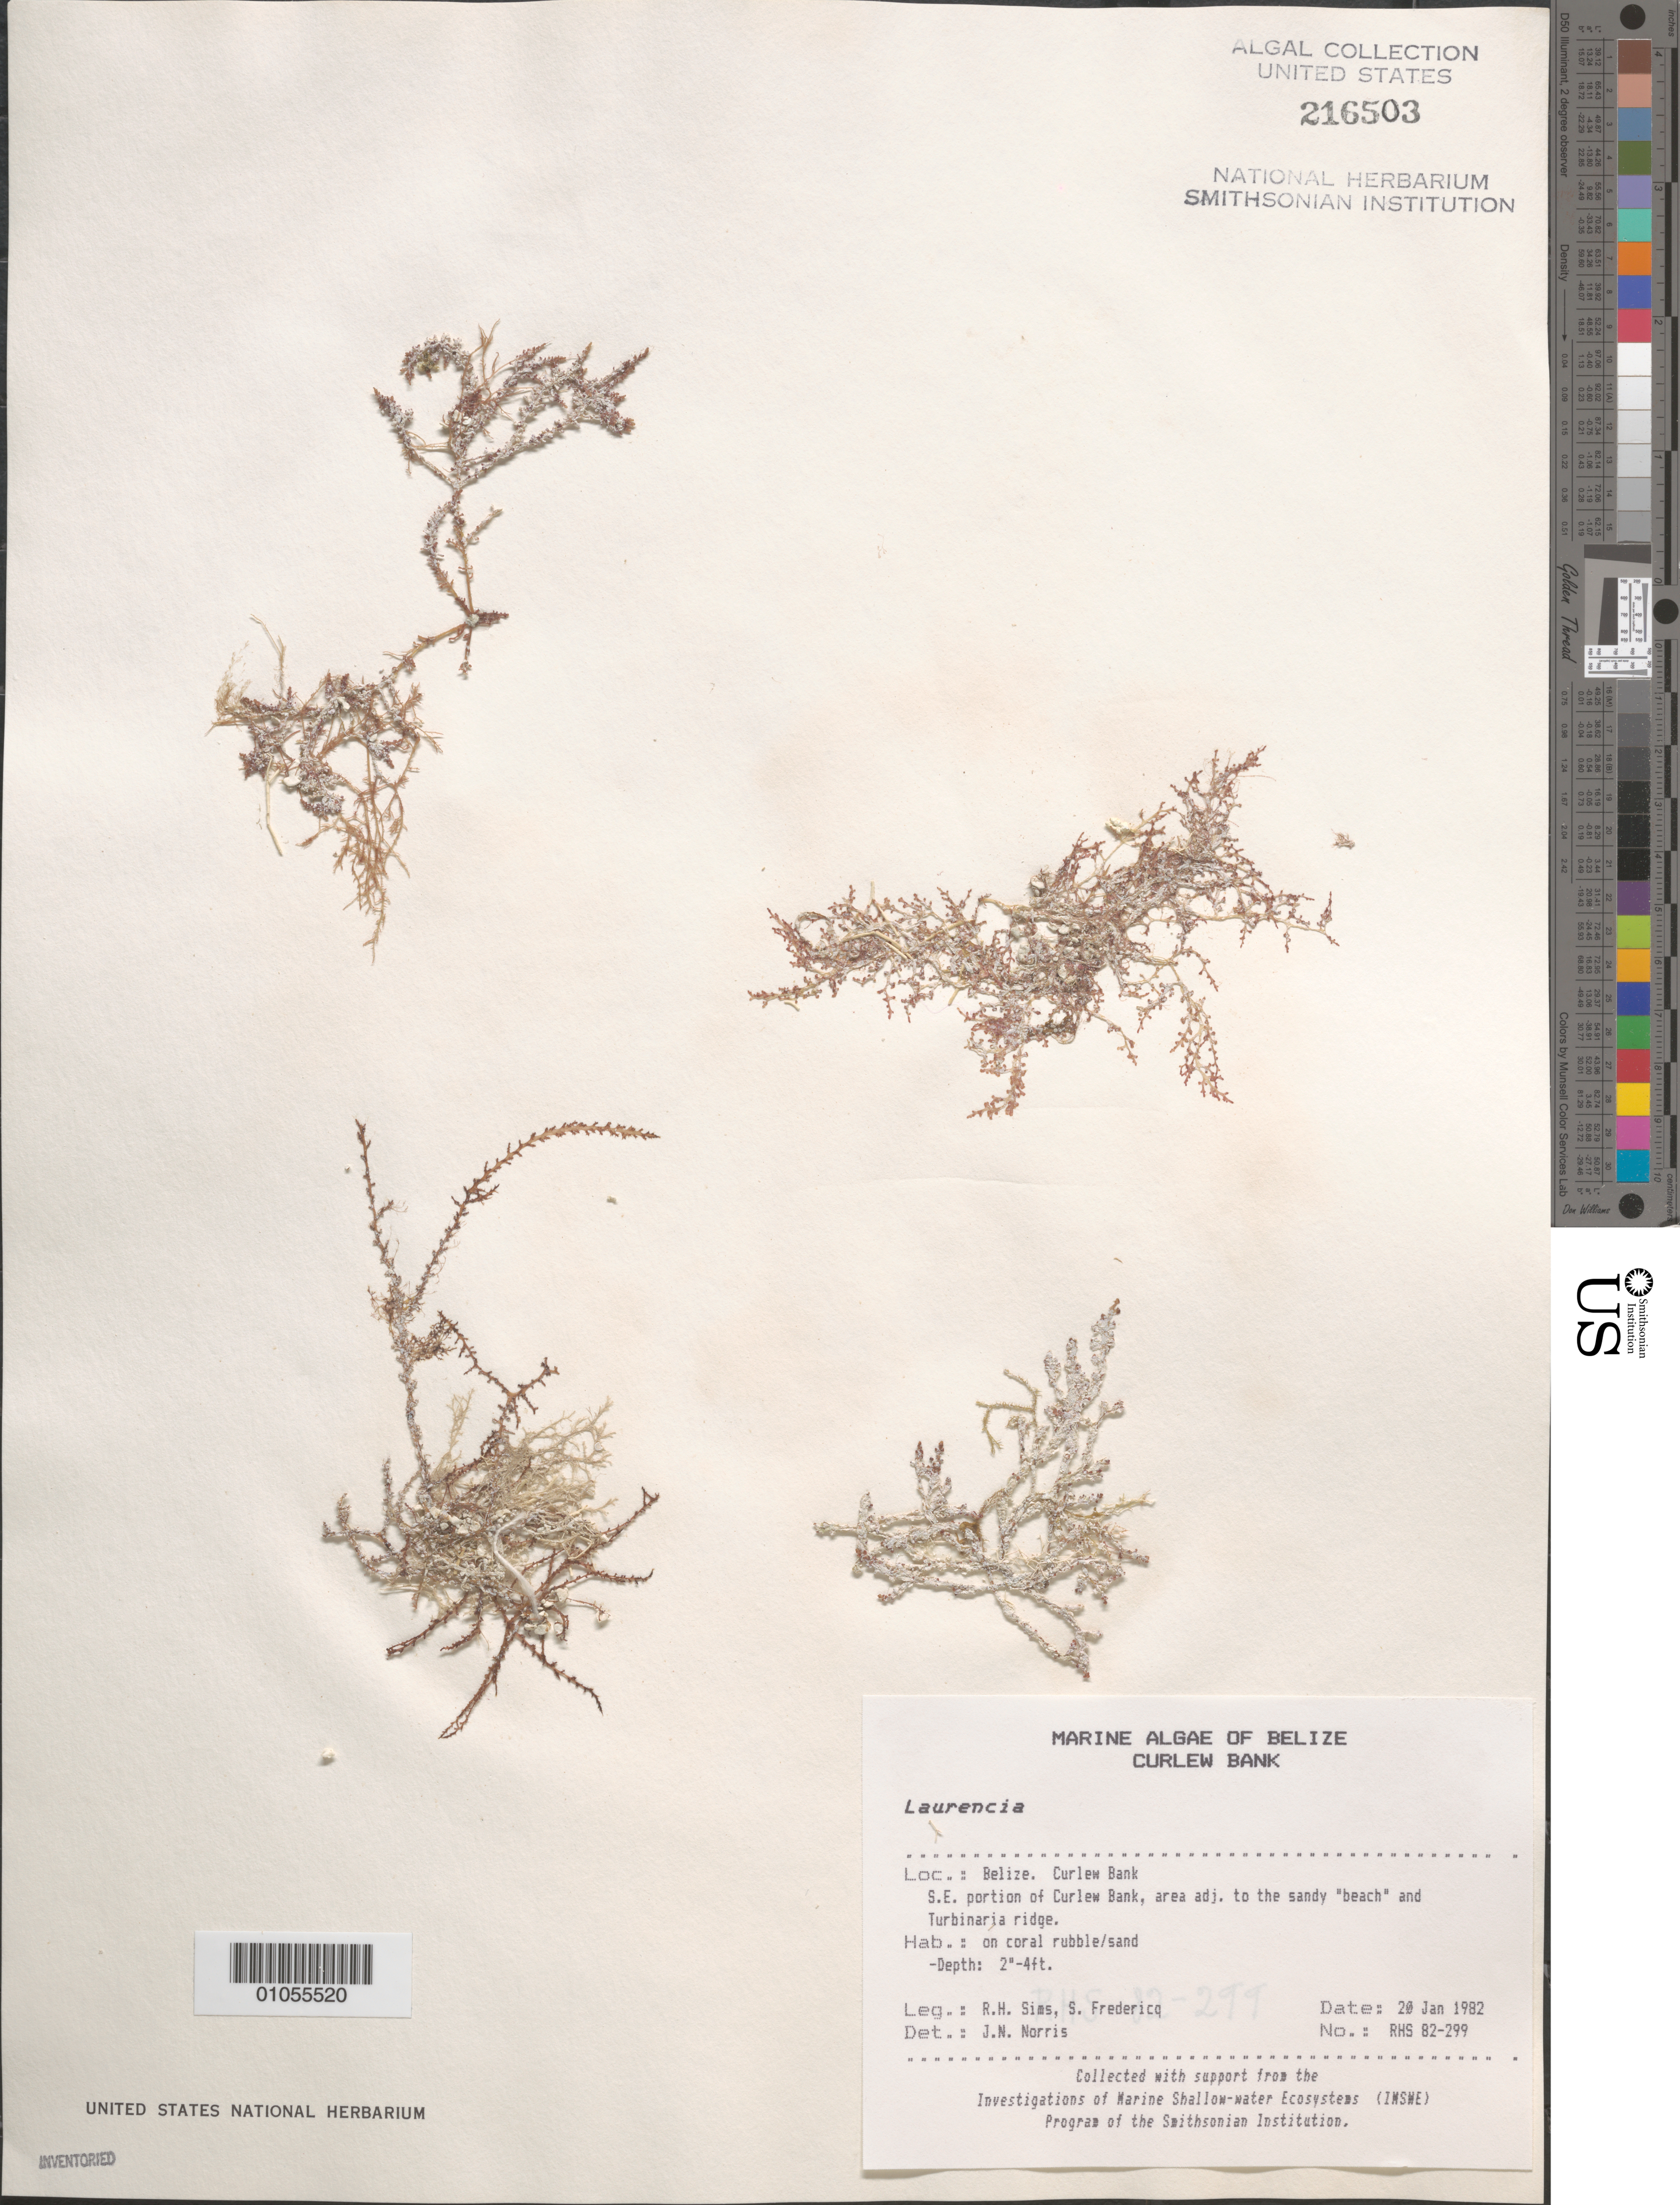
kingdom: Plantae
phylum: Rhodophyta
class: Florideophyceae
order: Ceramiales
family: Rhodomelaceae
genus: Laurencia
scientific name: Laurencia sp.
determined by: Norris, James N.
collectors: R. H. Sims & S. Fredericq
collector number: RHS 82-299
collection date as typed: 20 Jan 1982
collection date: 1982-01-20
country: Belize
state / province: Stann Creek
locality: Curlew Bank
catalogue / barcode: US 216503